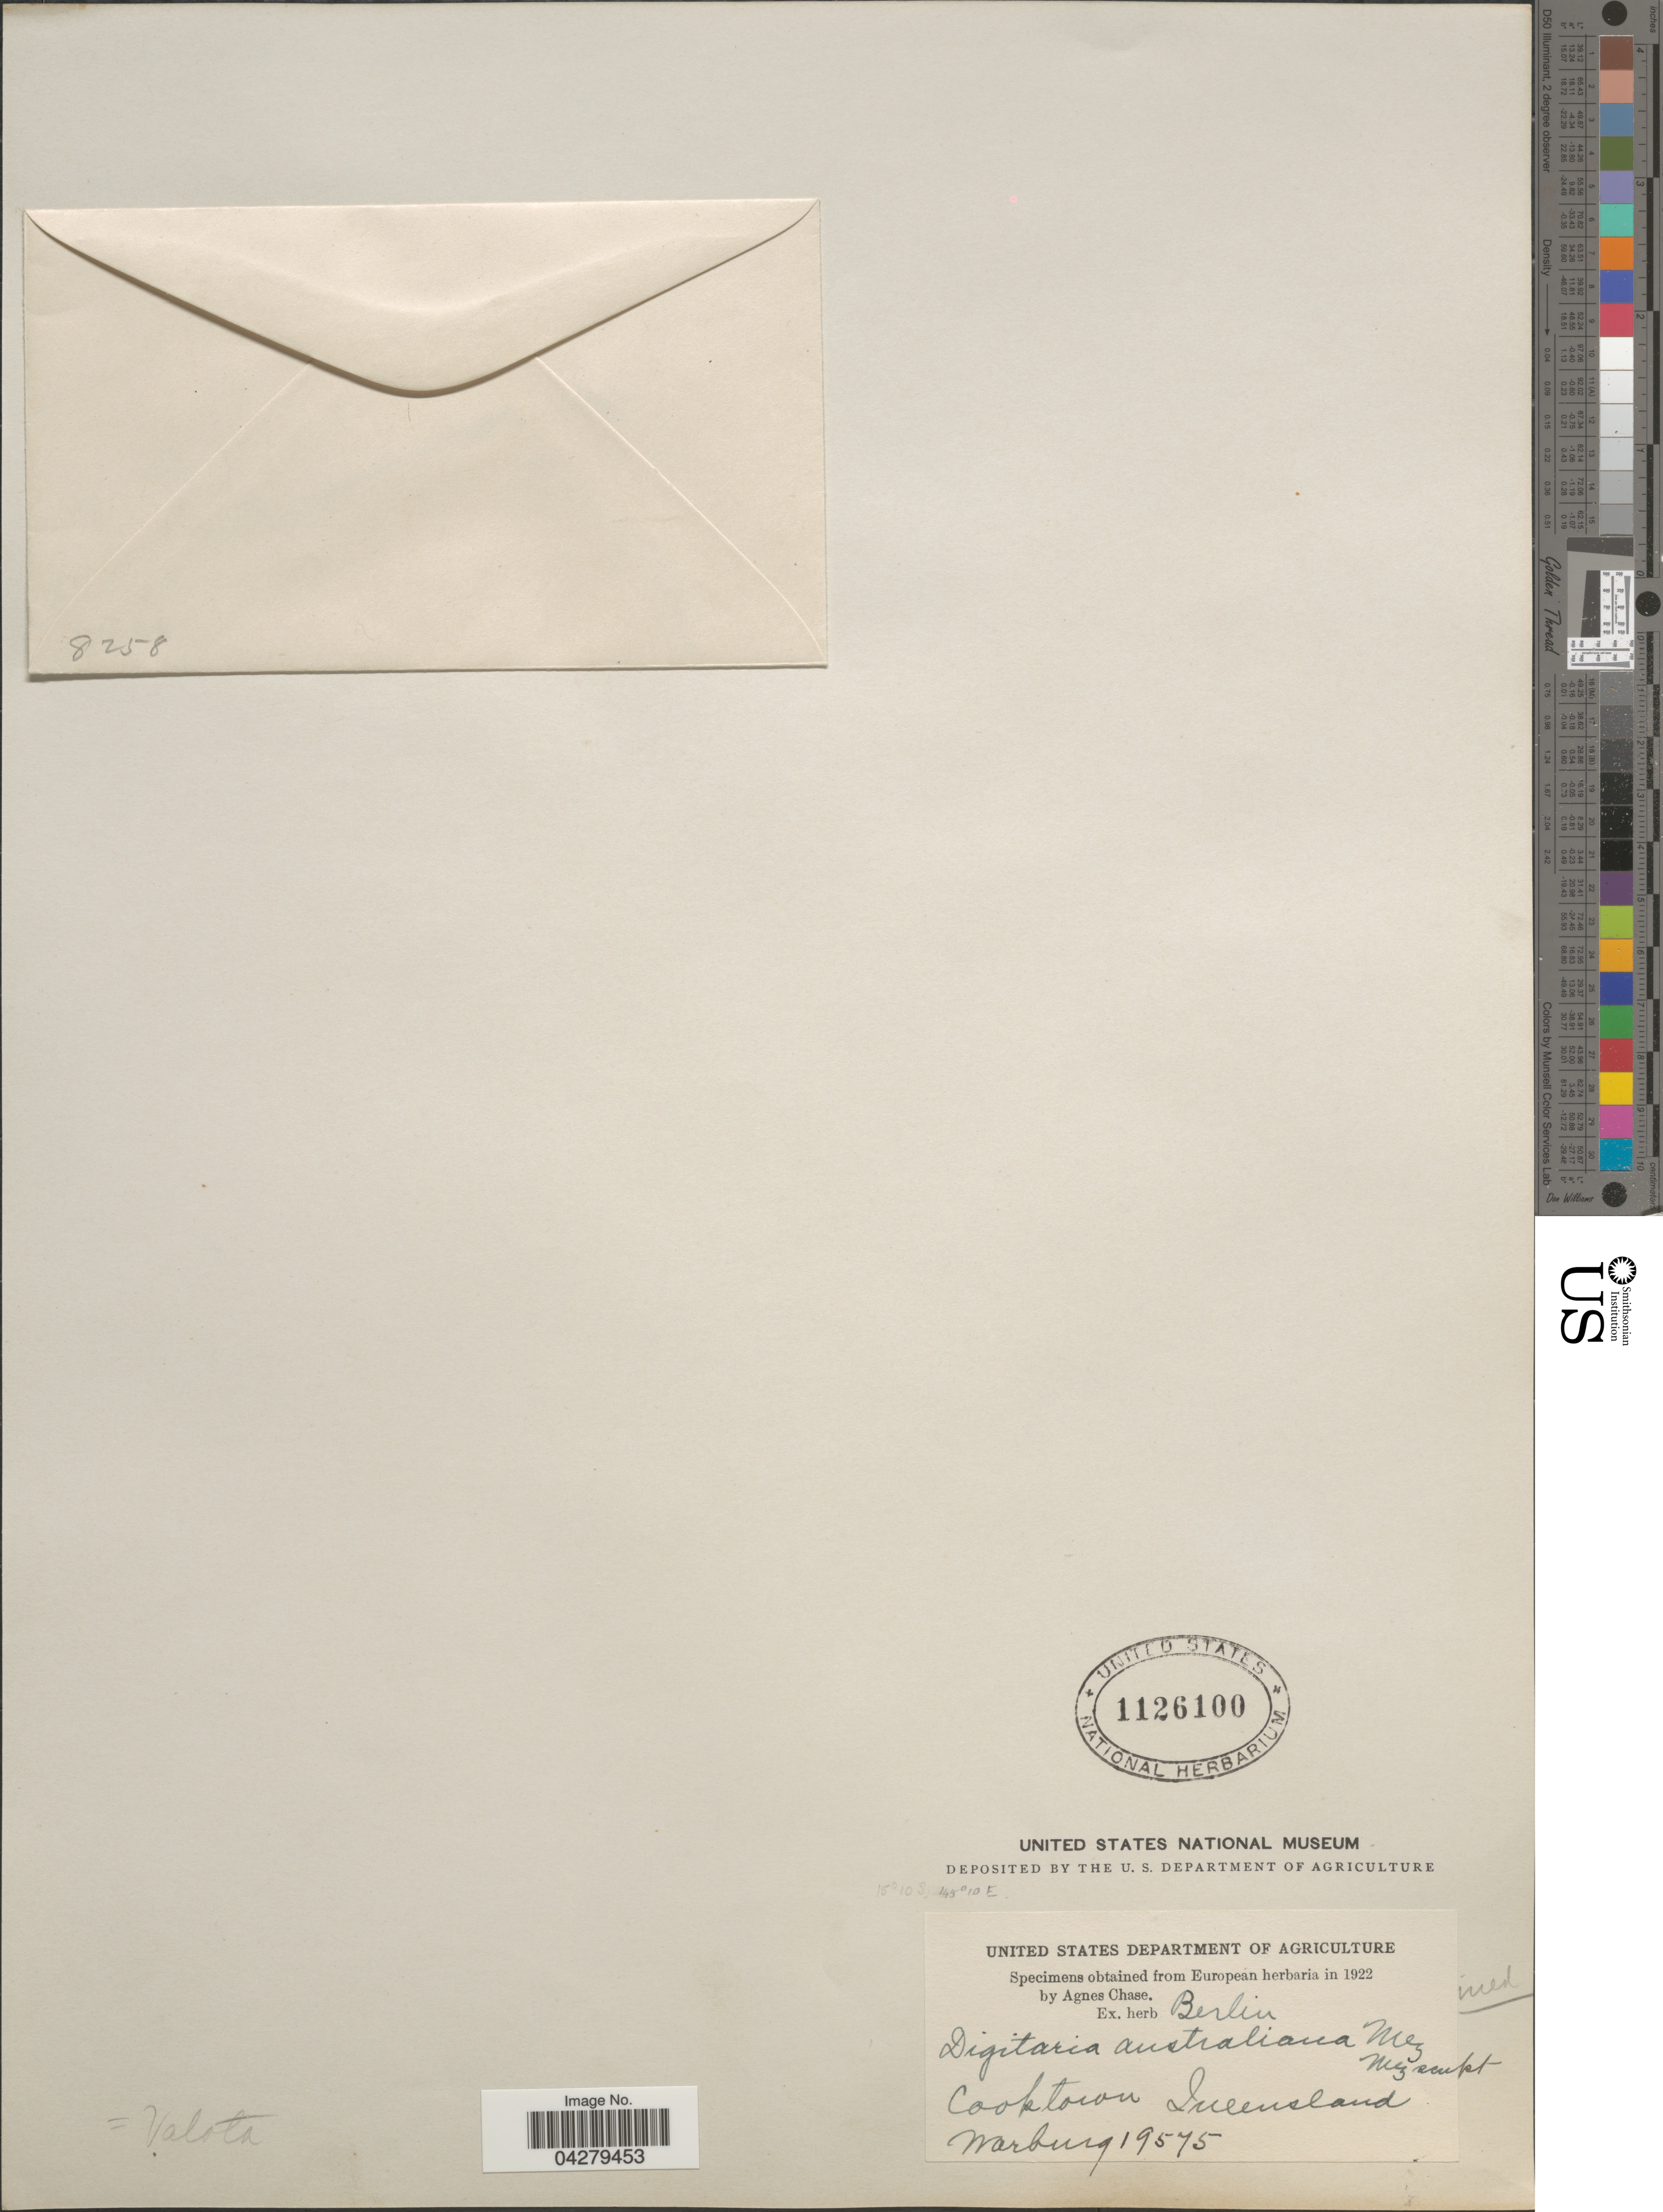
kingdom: Plantae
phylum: Tracheophyta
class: Liliopsida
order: Poales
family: Poaceae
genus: Digitaria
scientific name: Digitaria brownii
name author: (Roem. & Schult.) Hughes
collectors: Warburg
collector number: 19575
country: Australia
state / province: Queensland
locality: Cooktown.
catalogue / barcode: US 1126100